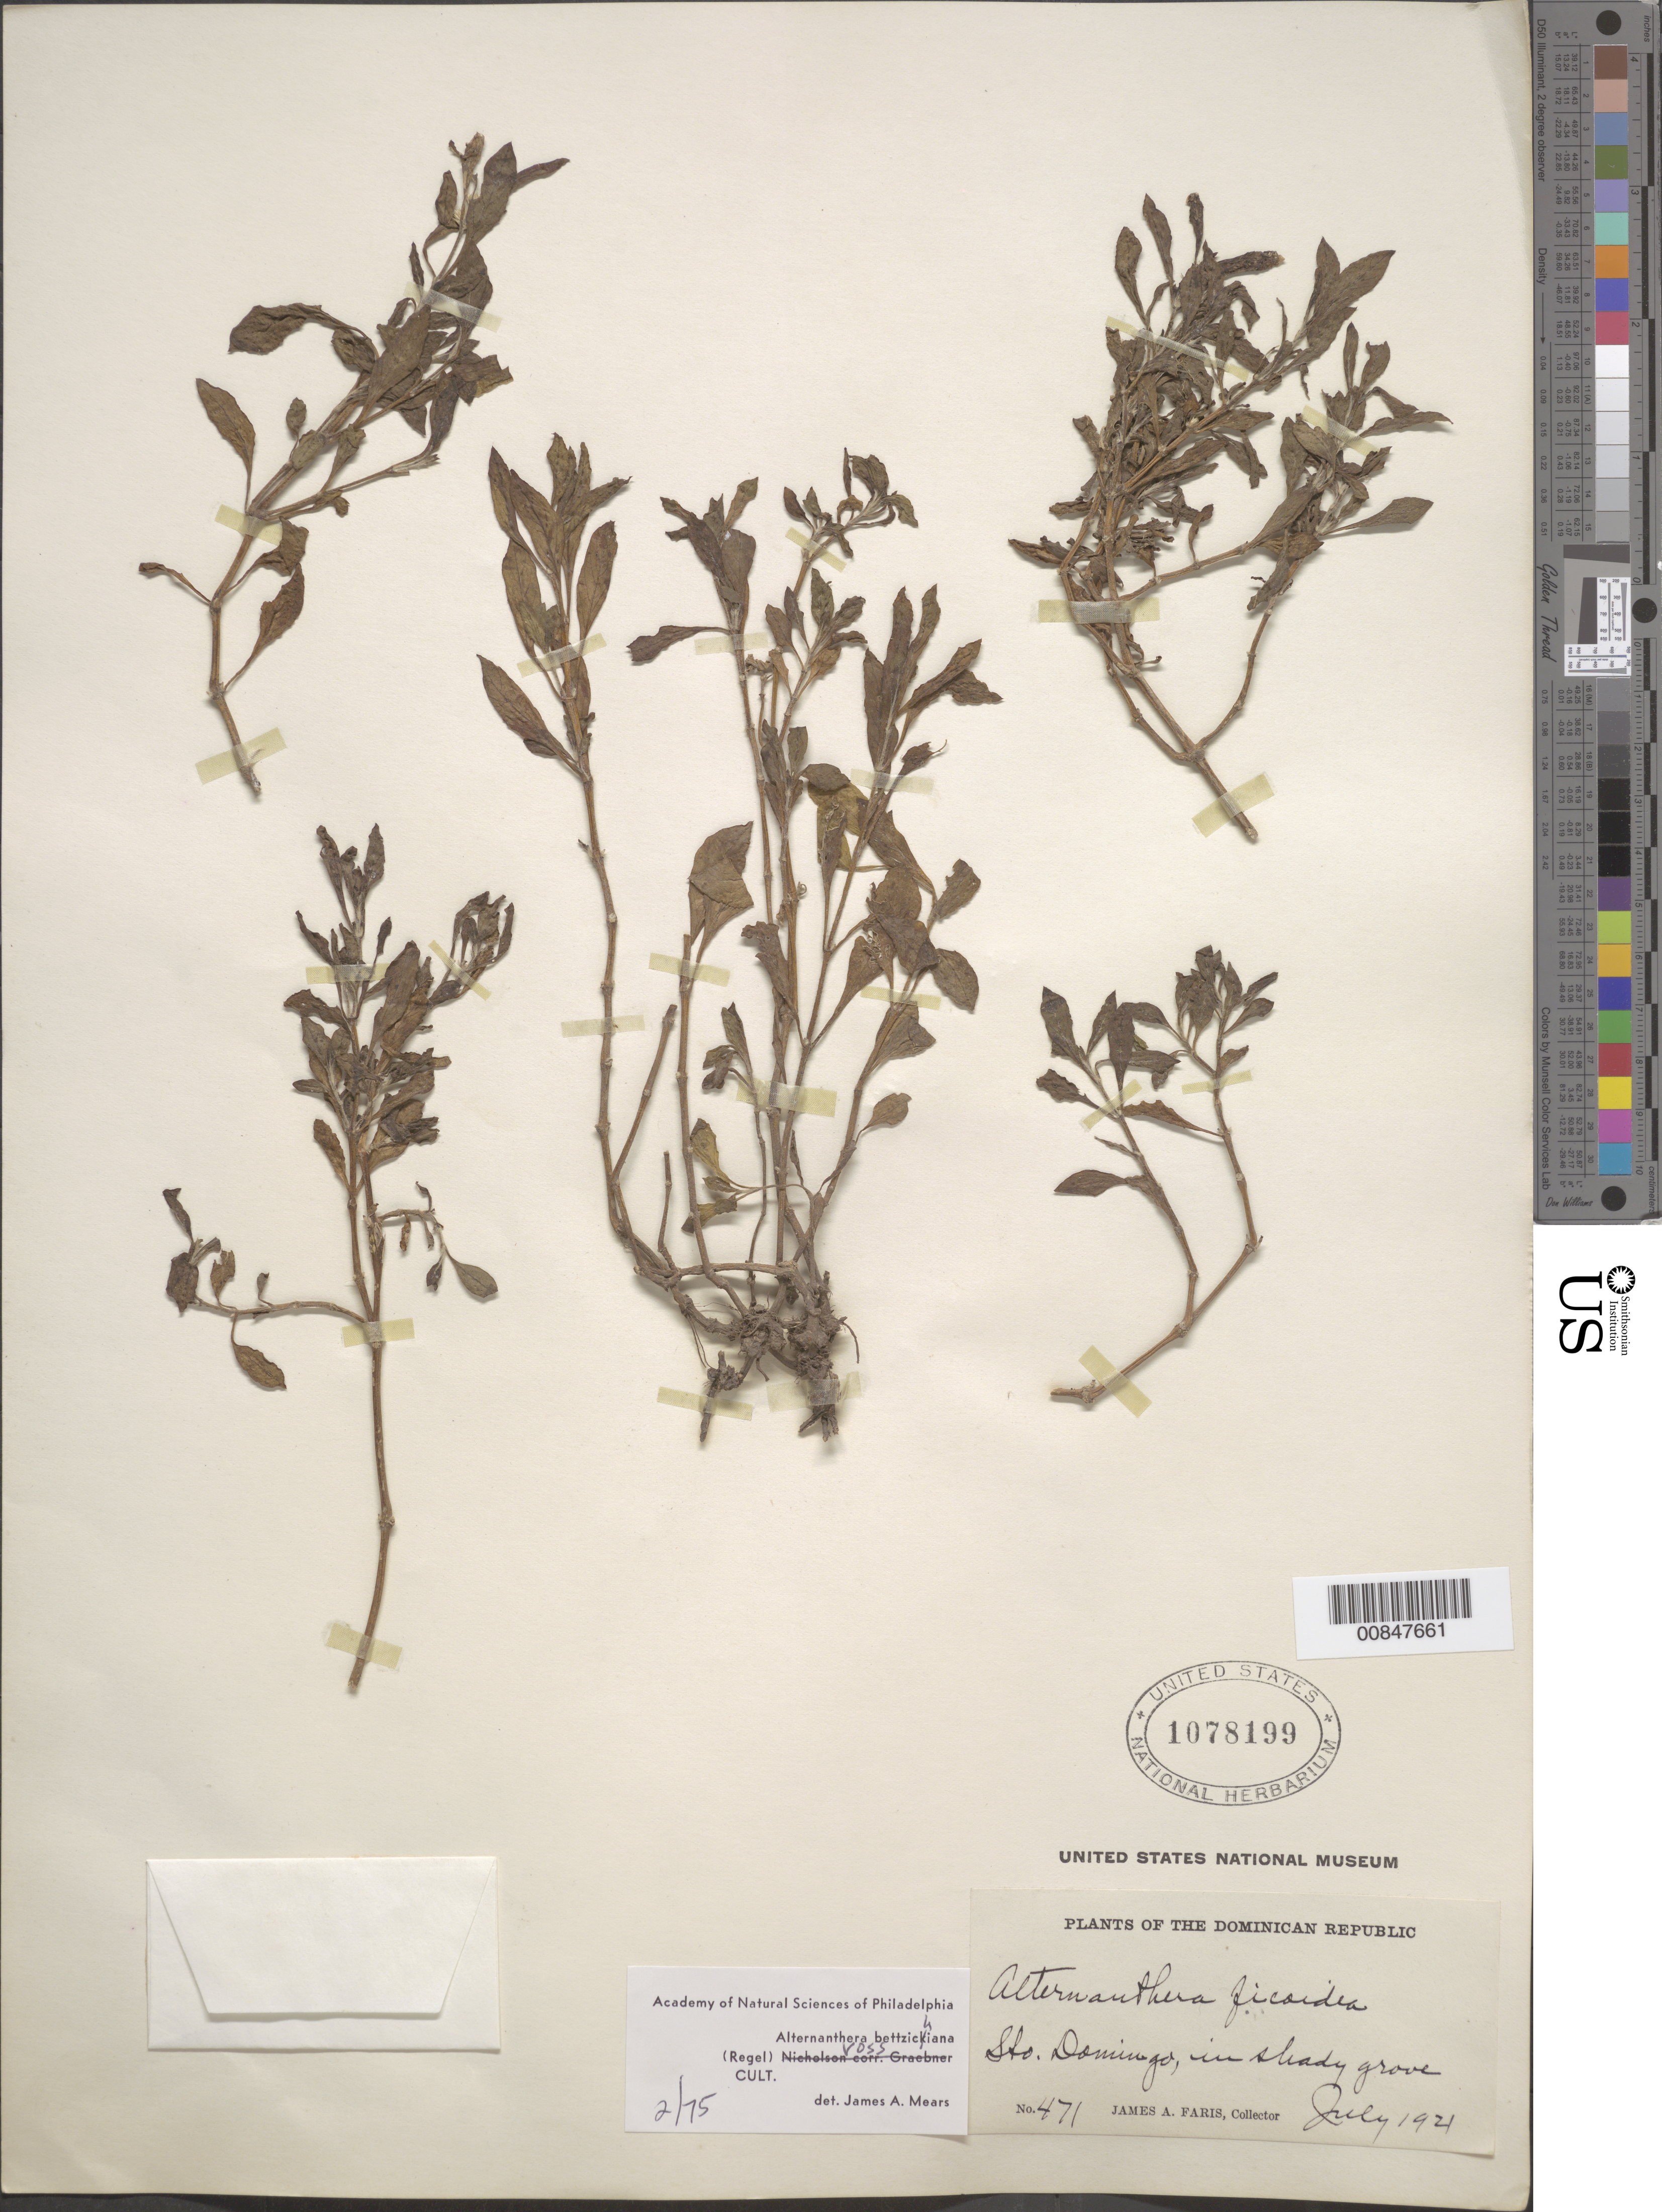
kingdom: Plantae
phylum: Tracheophyta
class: Magnoliopsida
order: Caryophyllales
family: Amaranthaceae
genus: Alternanthera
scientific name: Alternanthera tenella var. bettzickiana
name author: (Regel) Veldkamp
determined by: Mears, J. A., (PH), Academy of Natural Sciences of Philadelphia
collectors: J. Faris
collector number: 471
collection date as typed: Jul 1921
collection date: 1921-07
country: Dominican Republic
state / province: San Cristóbal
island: Hispaniola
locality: Sto. Domingo.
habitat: In shady grove.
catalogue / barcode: US 1078199